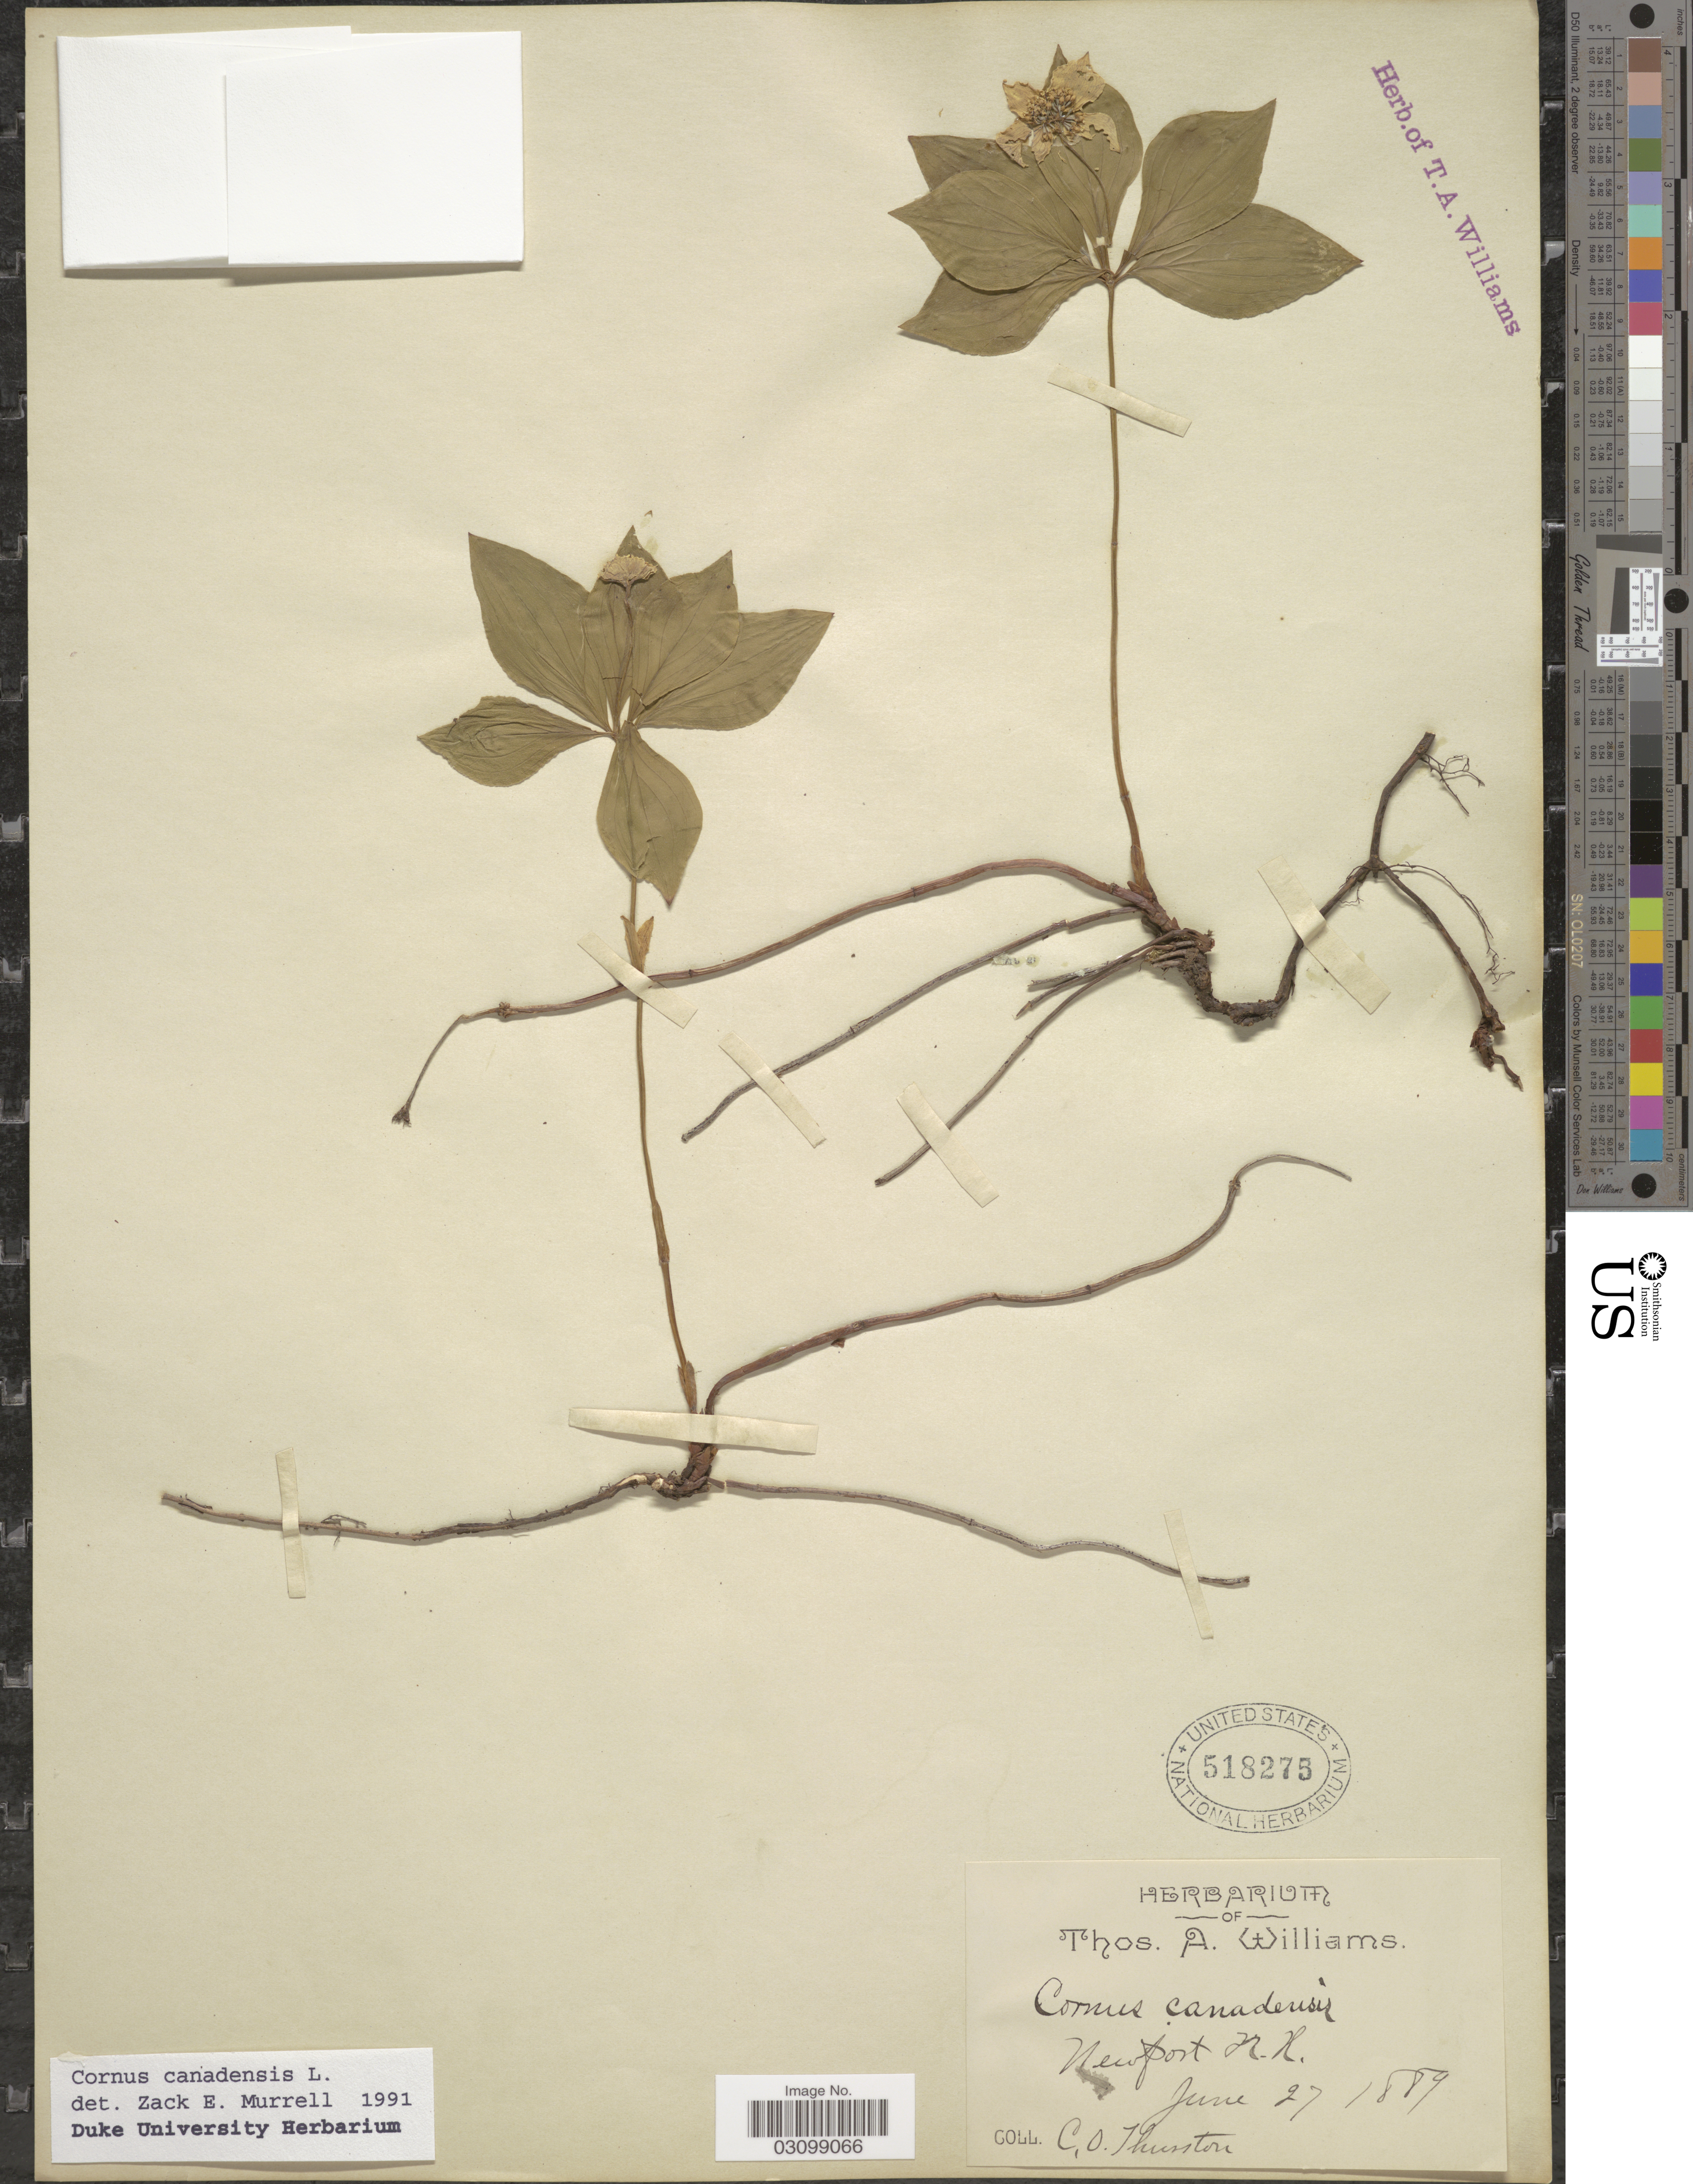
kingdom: Plantae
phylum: Tracheophyta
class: Magnoliopsida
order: Cornales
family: Cornaceae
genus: Cornus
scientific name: Cornus canadensis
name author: L.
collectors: C. Thurston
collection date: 1889-06-27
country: United States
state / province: New Hampshire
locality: Newport.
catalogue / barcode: US 518275